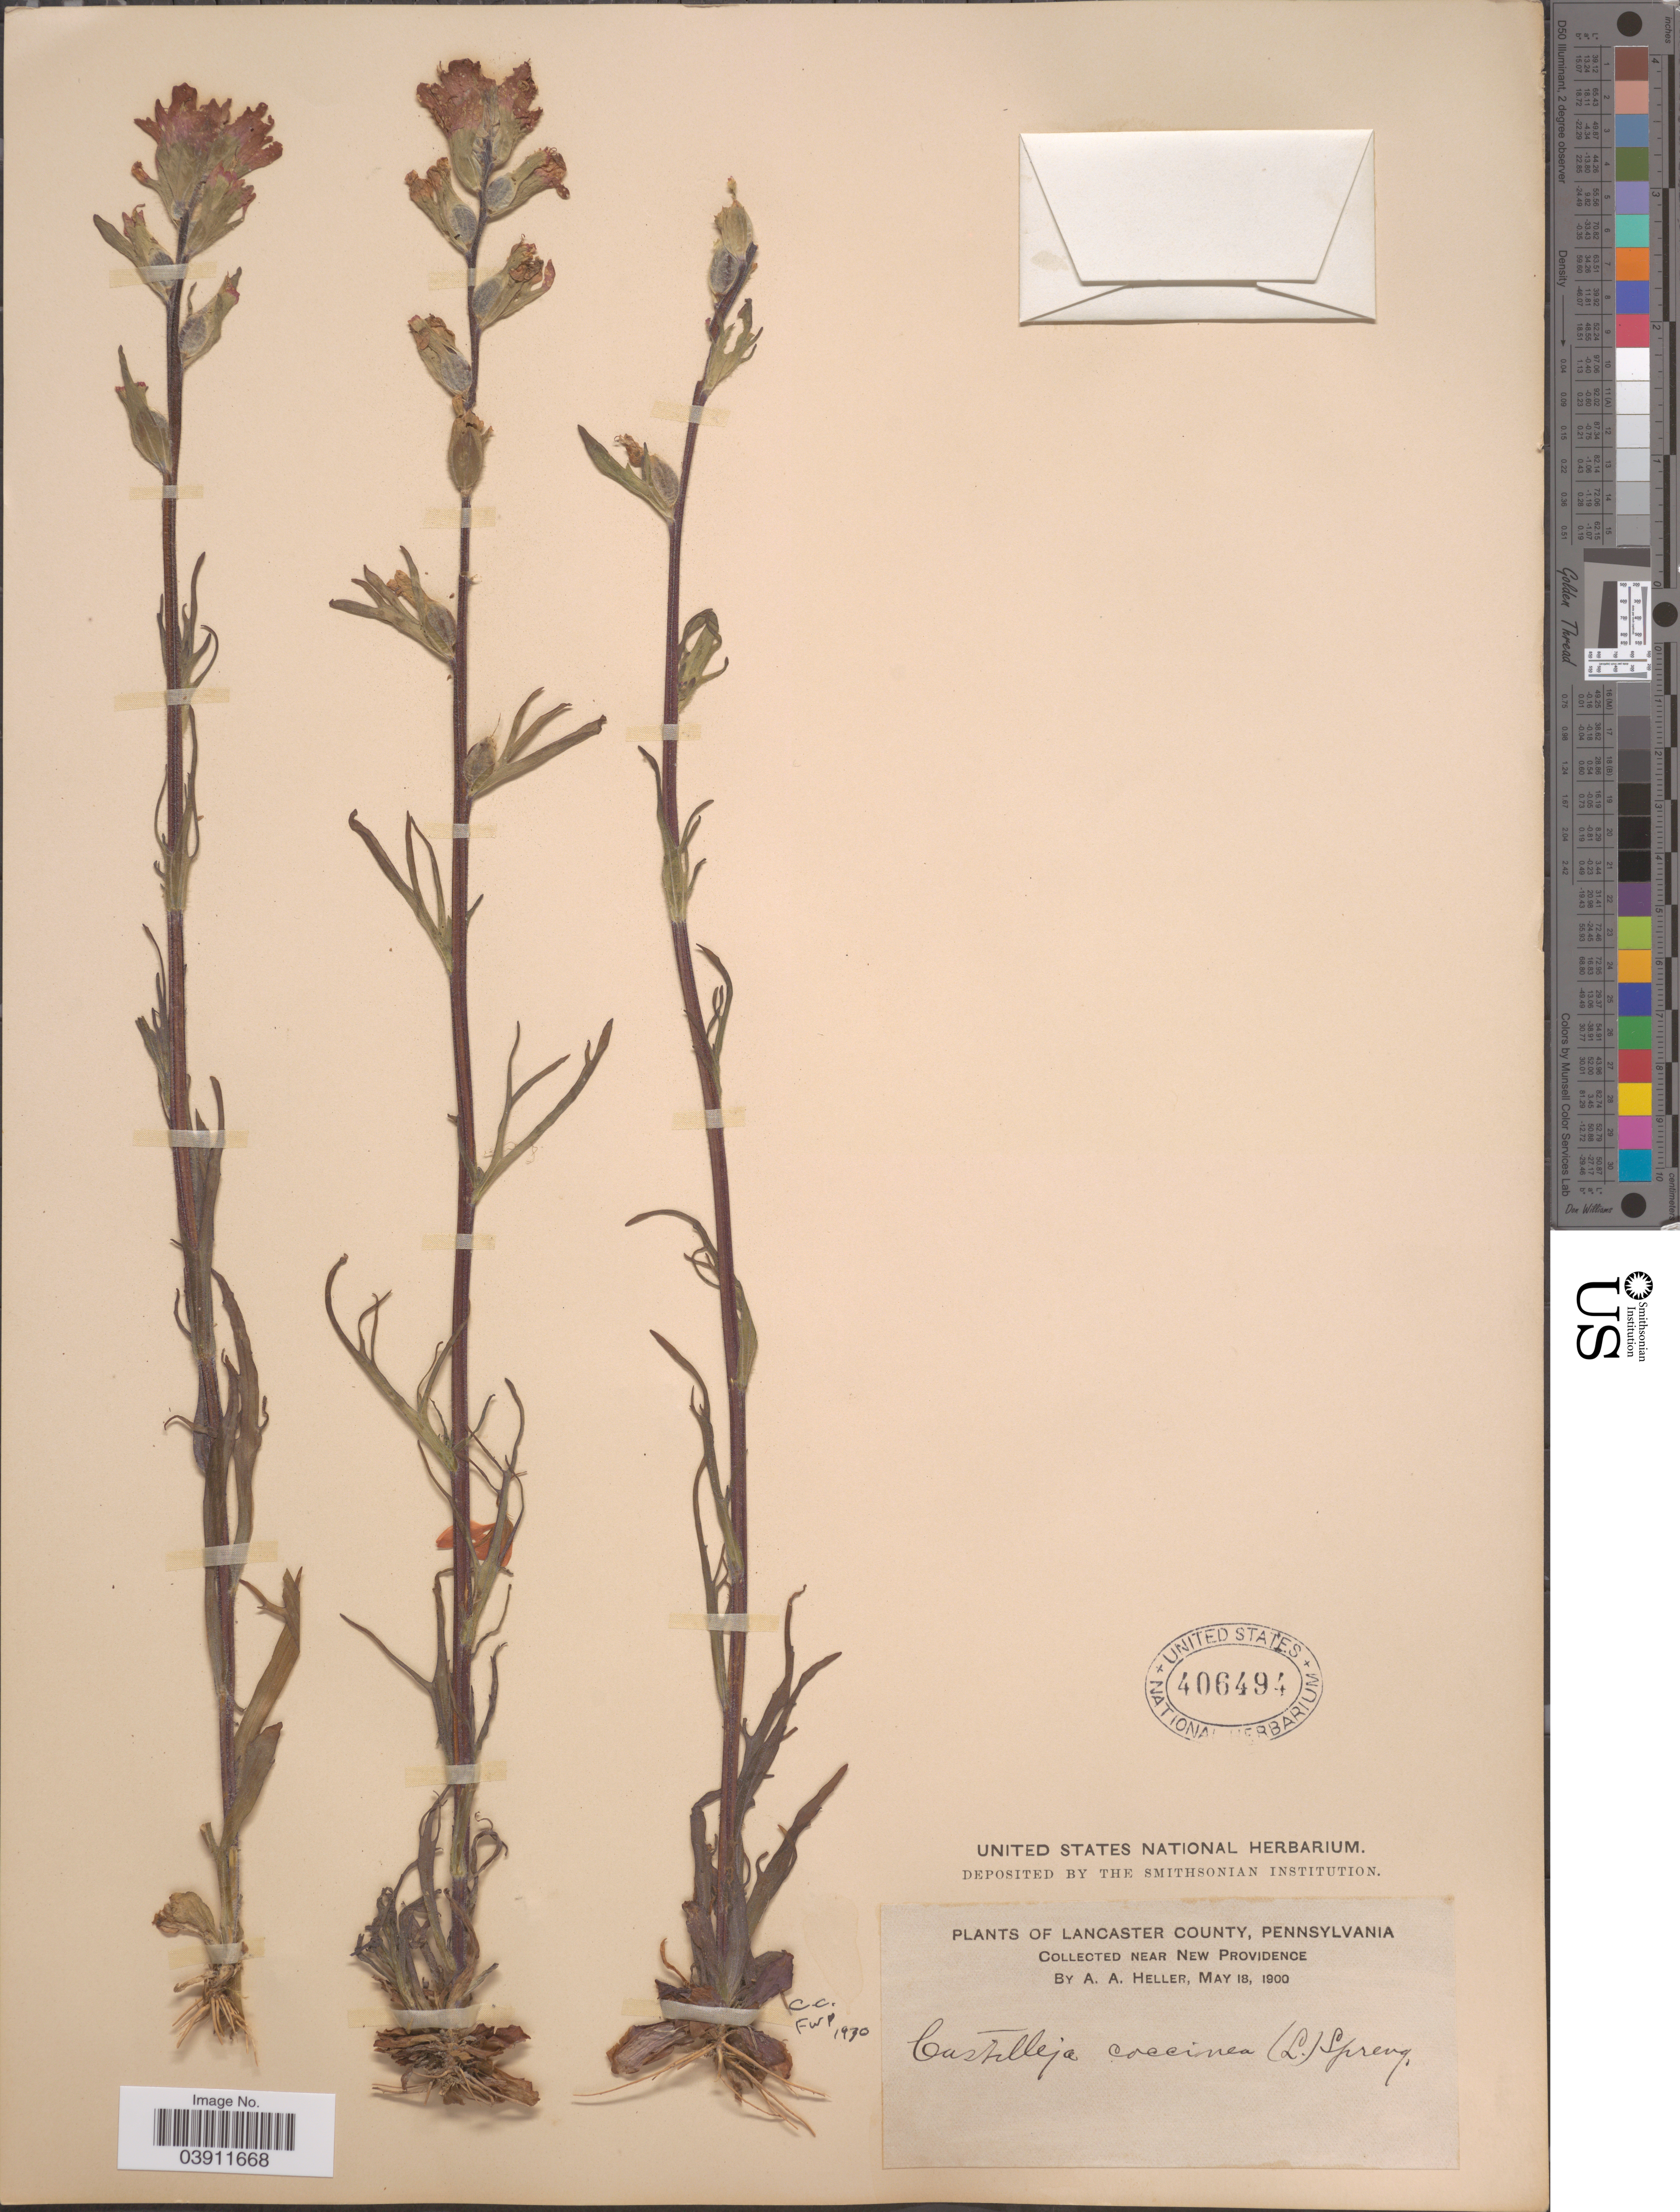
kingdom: Plantae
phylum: Tracheophyta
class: Magnoliopsida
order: Lamiales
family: Orobanchaceae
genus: Castilleja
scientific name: Castilleja coccinea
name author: (L.) Spreng.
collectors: A. A. Heller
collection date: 1900-05-18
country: United States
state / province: Pennsylvania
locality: Lancaster County. Near New Providence.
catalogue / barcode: US 406494